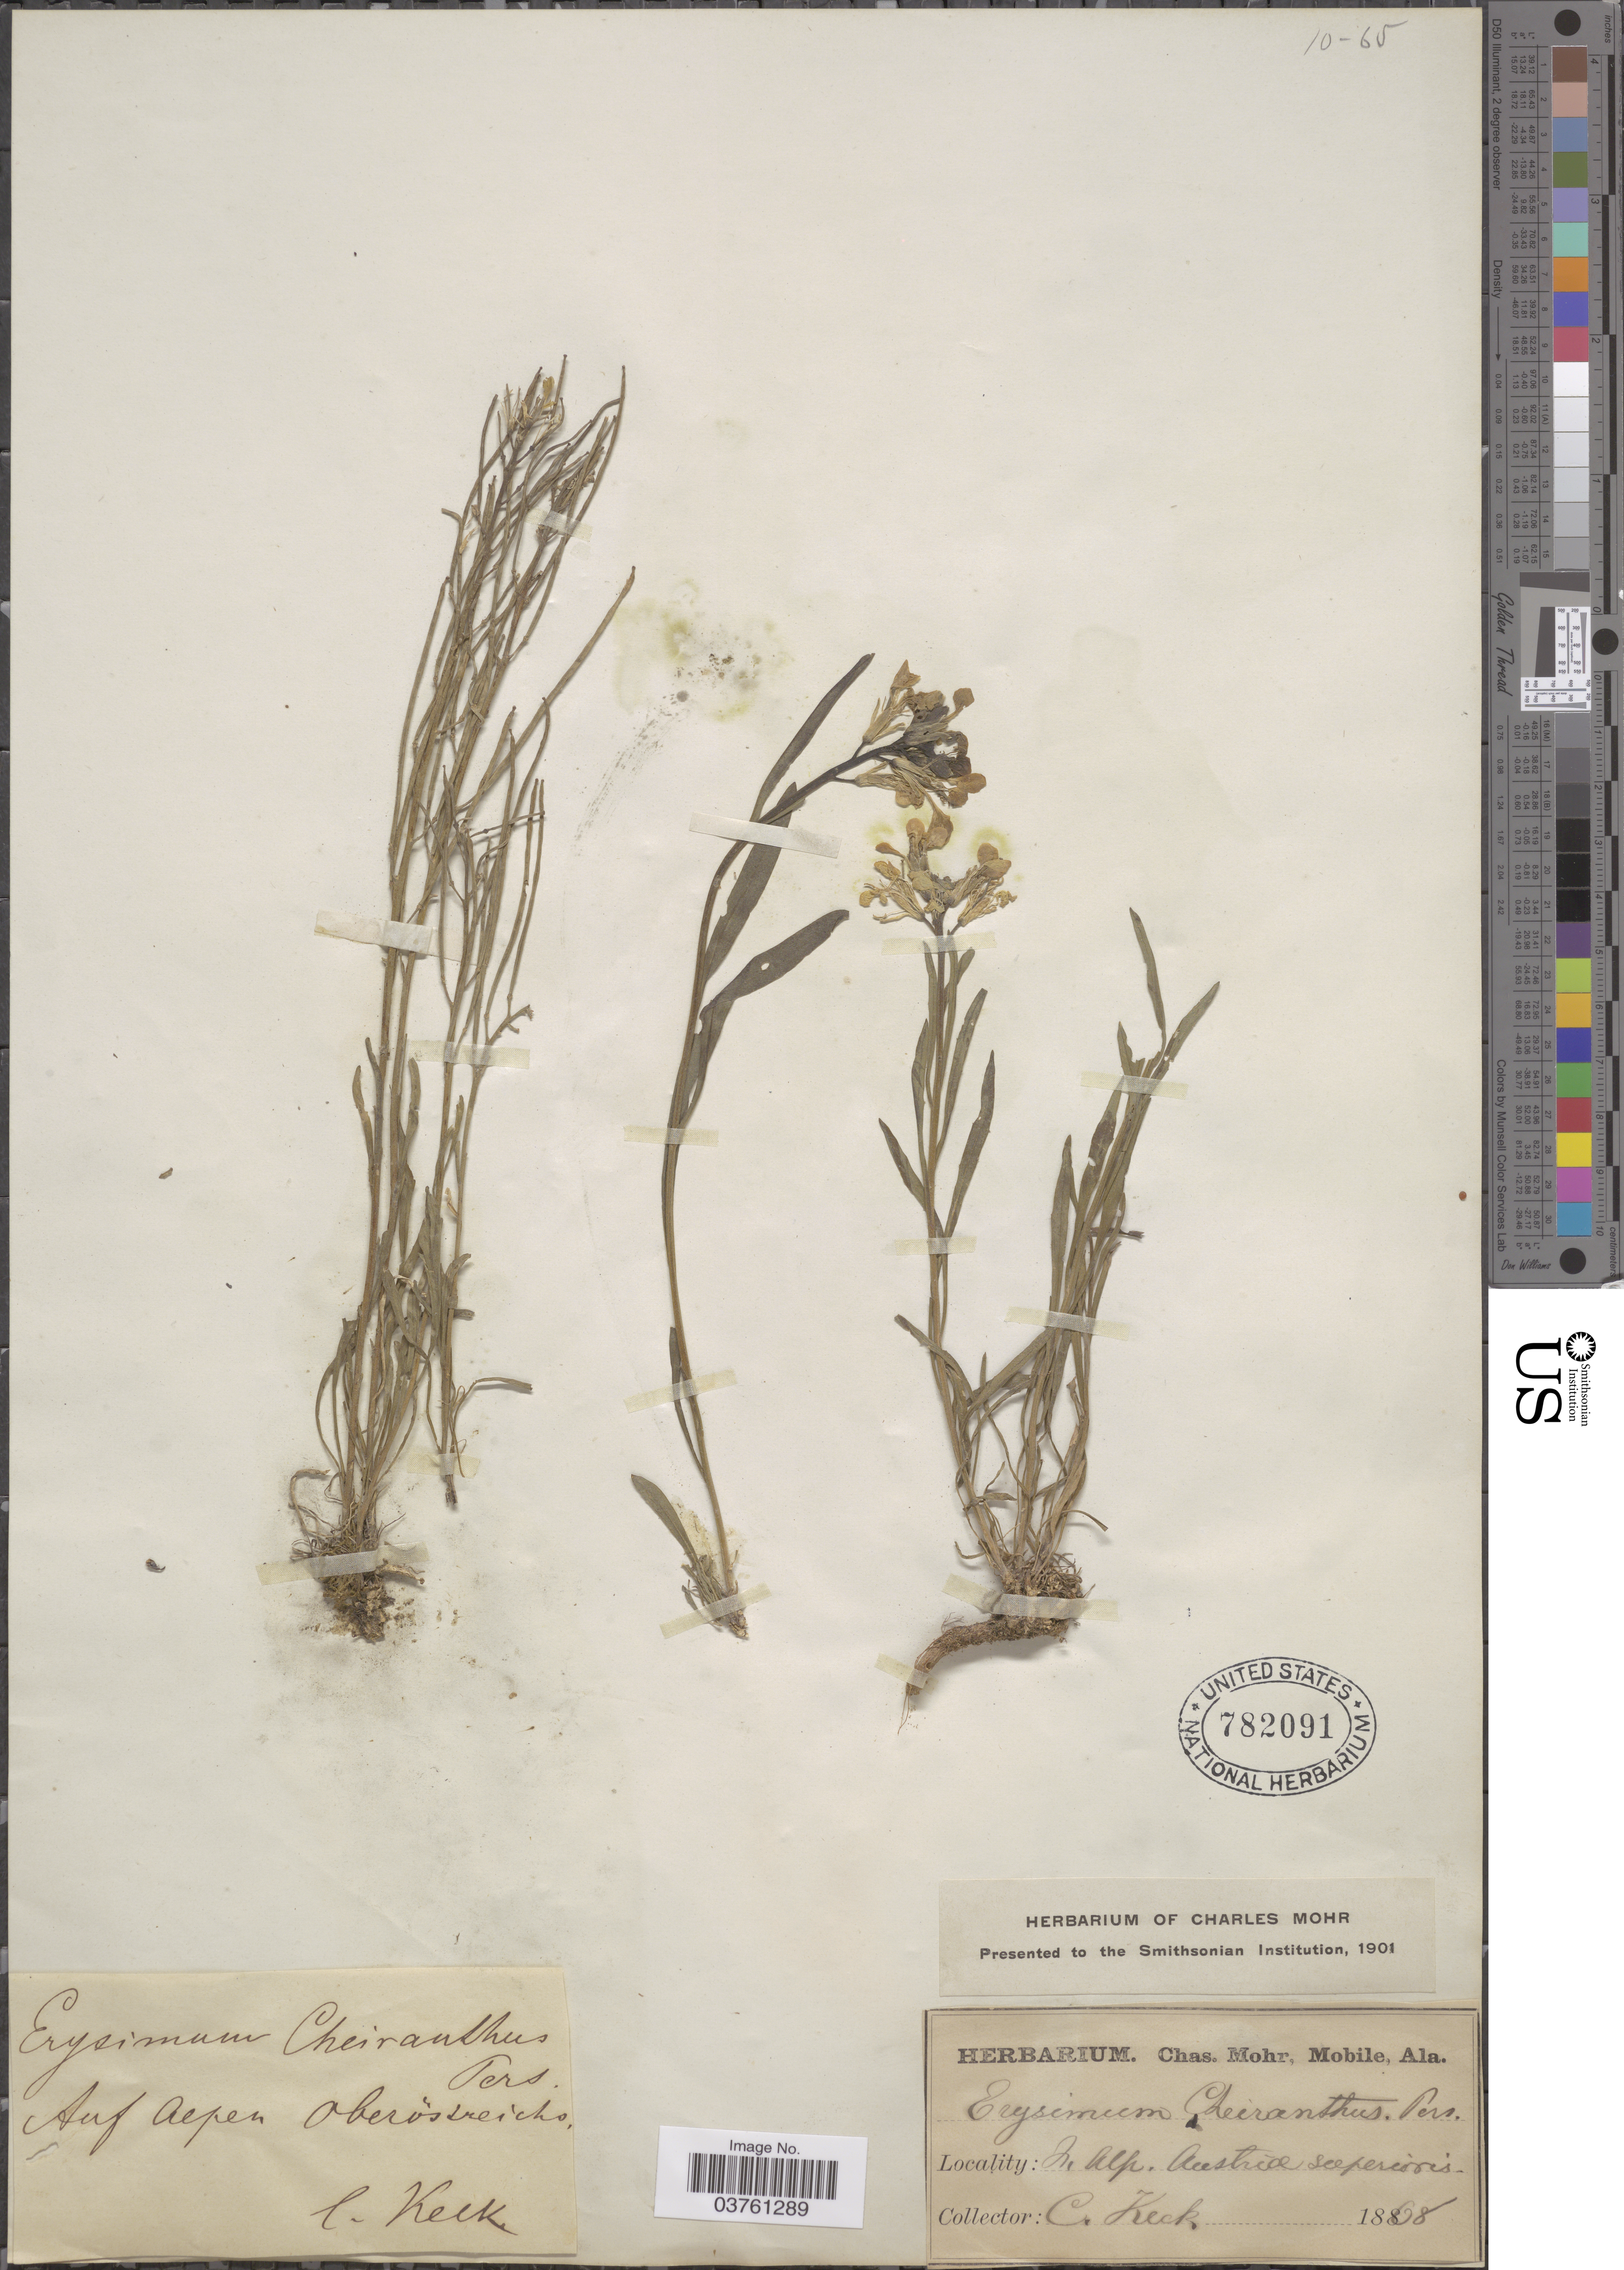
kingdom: Plantae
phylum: Tracheophyta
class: Magnoliopsida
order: Brassicales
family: Brassicaceae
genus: Erysimum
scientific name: Erysimum cheiranthoides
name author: L.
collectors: C. Keck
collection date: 1868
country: Austria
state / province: Oberosterreich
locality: Auf Alpen Oberöstreichs. In Alp. Austriæ superioris.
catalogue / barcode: US 782091